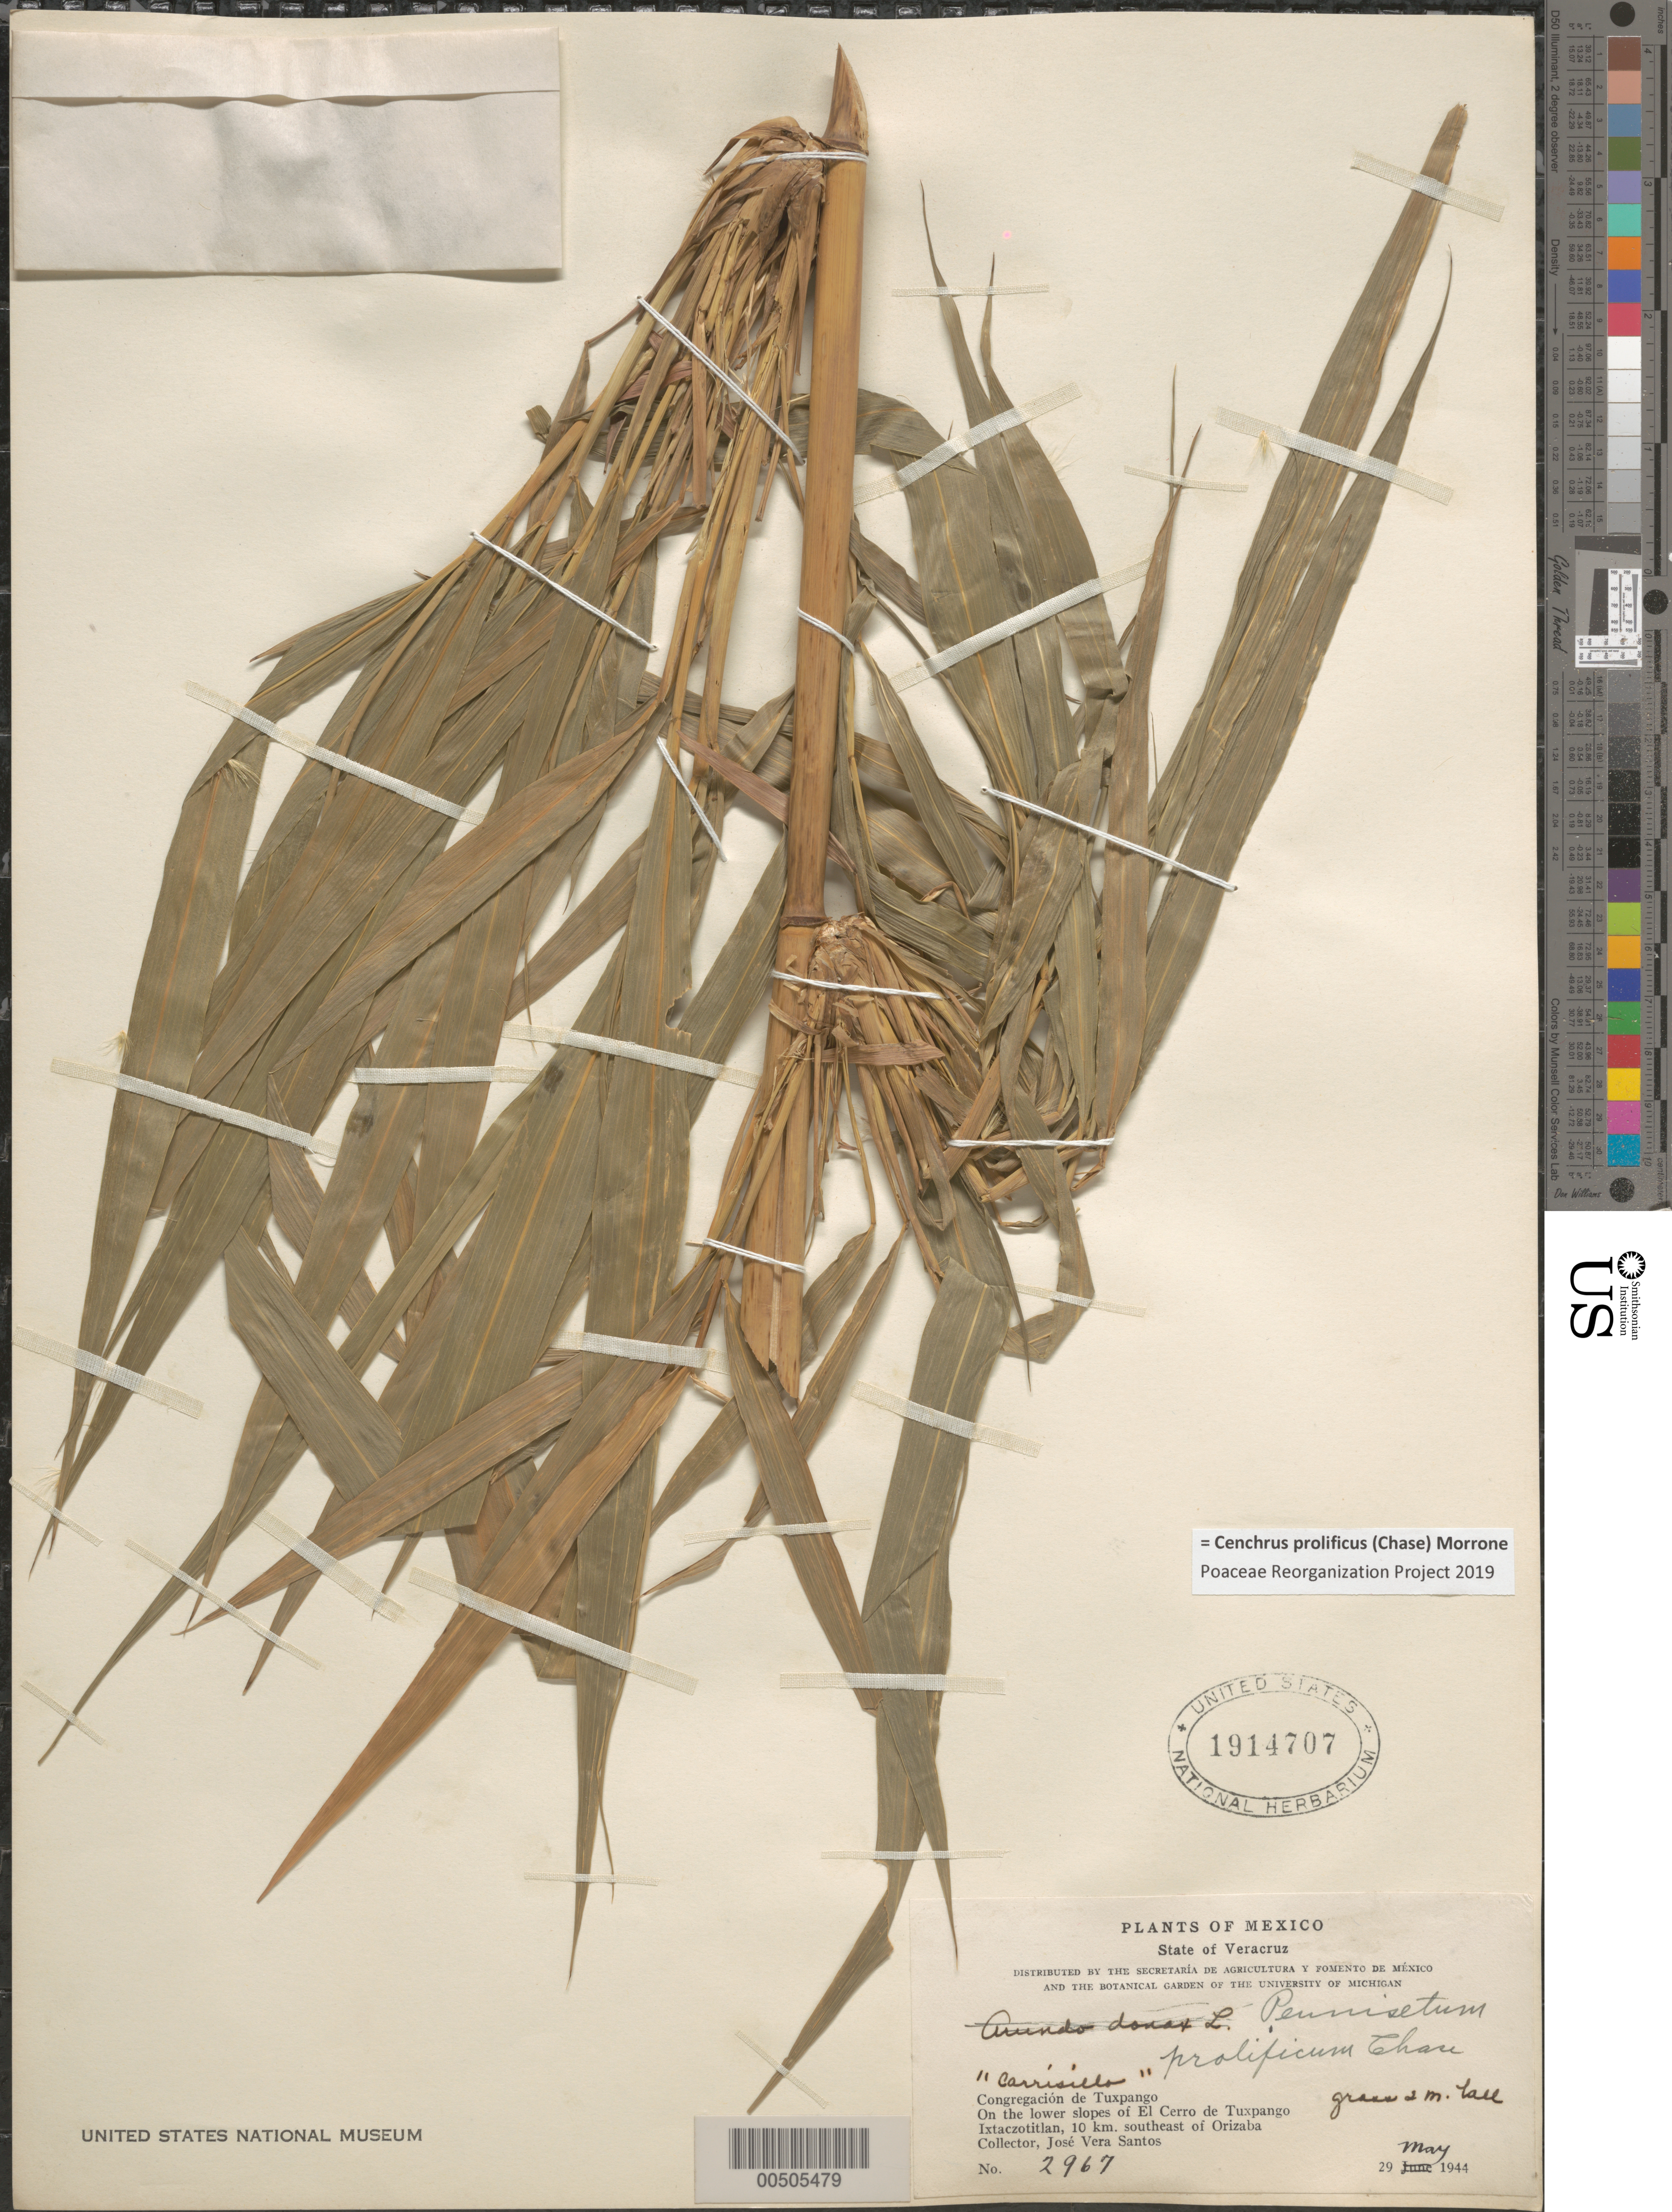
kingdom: Plantae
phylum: Tracheophyta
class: Liliopsida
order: Poales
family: Poaceae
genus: Cenchrus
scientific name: Cenchrus prolificus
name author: (Chase) Morrone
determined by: Poaceae Reorganization Project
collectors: J. V. Santos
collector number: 2967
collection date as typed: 29 May 1944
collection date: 1944-05-29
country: Mexico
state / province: Veracruz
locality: Carrisillo, Congragaci¢n de Tuxpango, lower slopes of El Cerro de Tuxpango, Ixtaczotitlan, 10 km SE of Orizaba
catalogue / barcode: US 1914707